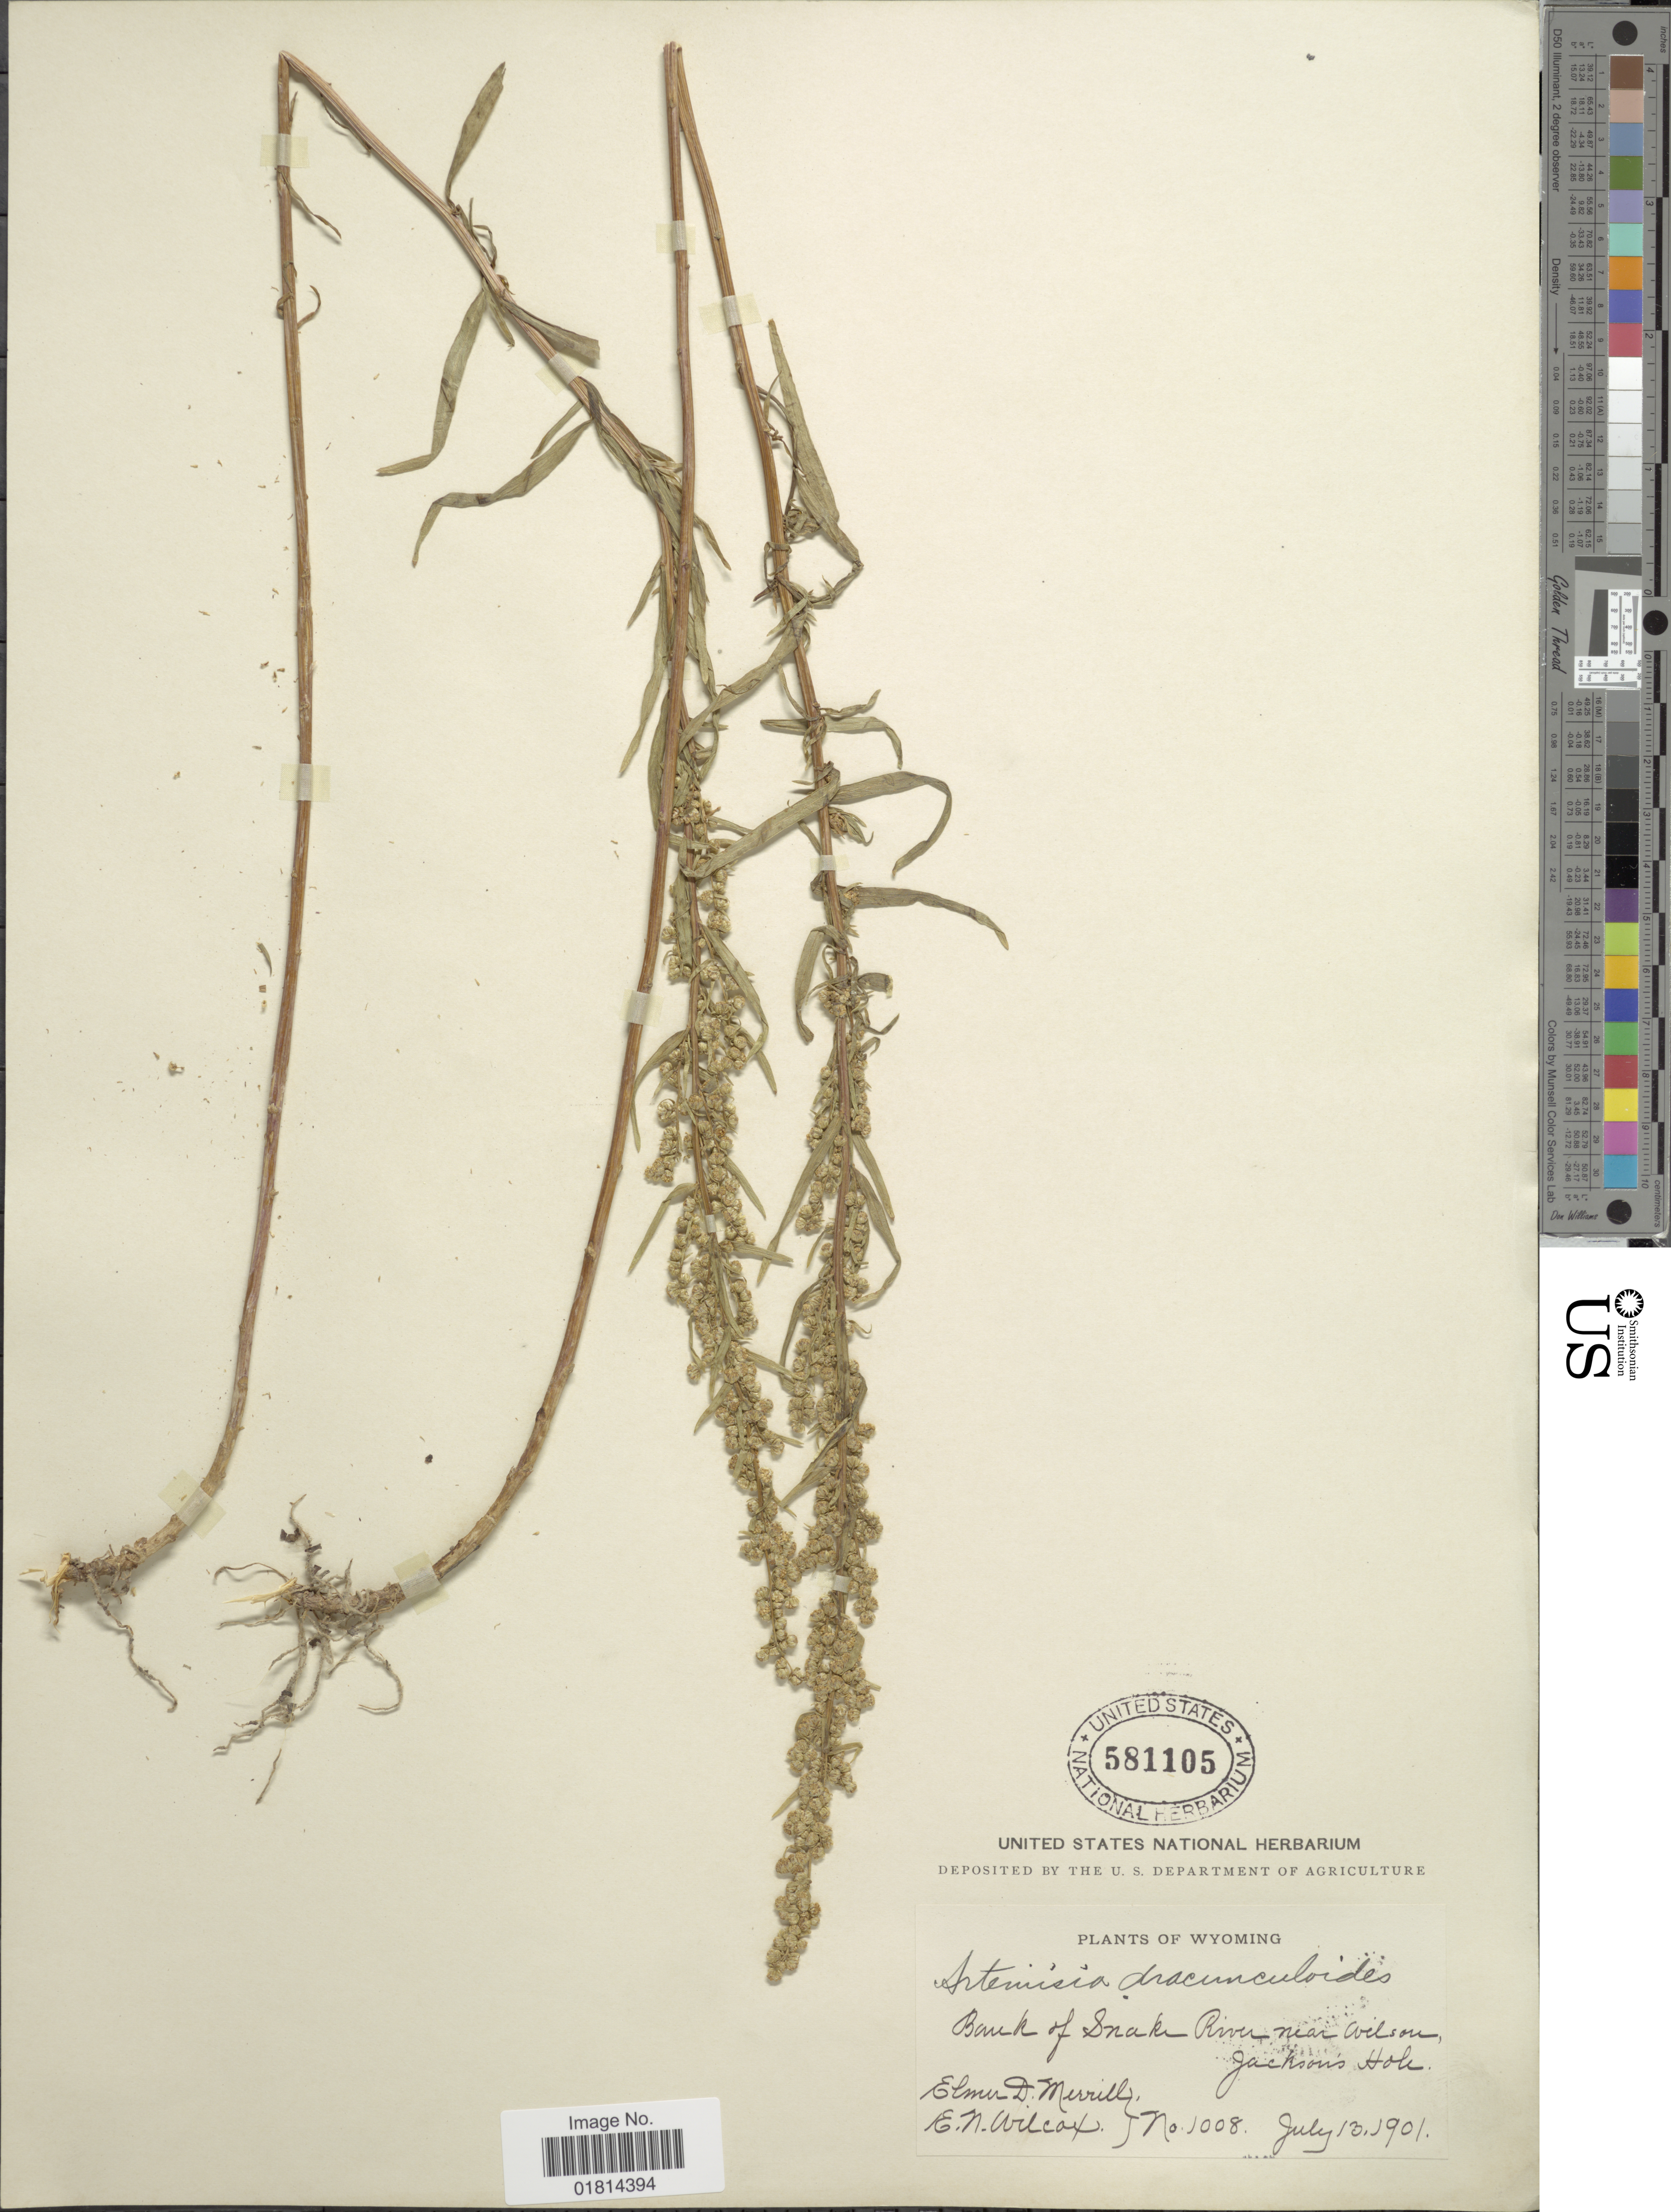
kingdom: Plantae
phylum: Tracheophyta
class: Magnoliopsida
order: Asterales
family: Asteraceae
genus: Artemisia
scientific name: Artemisia aromatica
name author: A. Nelson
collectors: E. D. Merrill & E. Wilcox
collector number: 1008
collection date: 1901-07-13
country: United States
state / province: Wyoming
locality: Banks of Snake River near Wilson, Jackson Hole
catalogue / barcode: US 581105